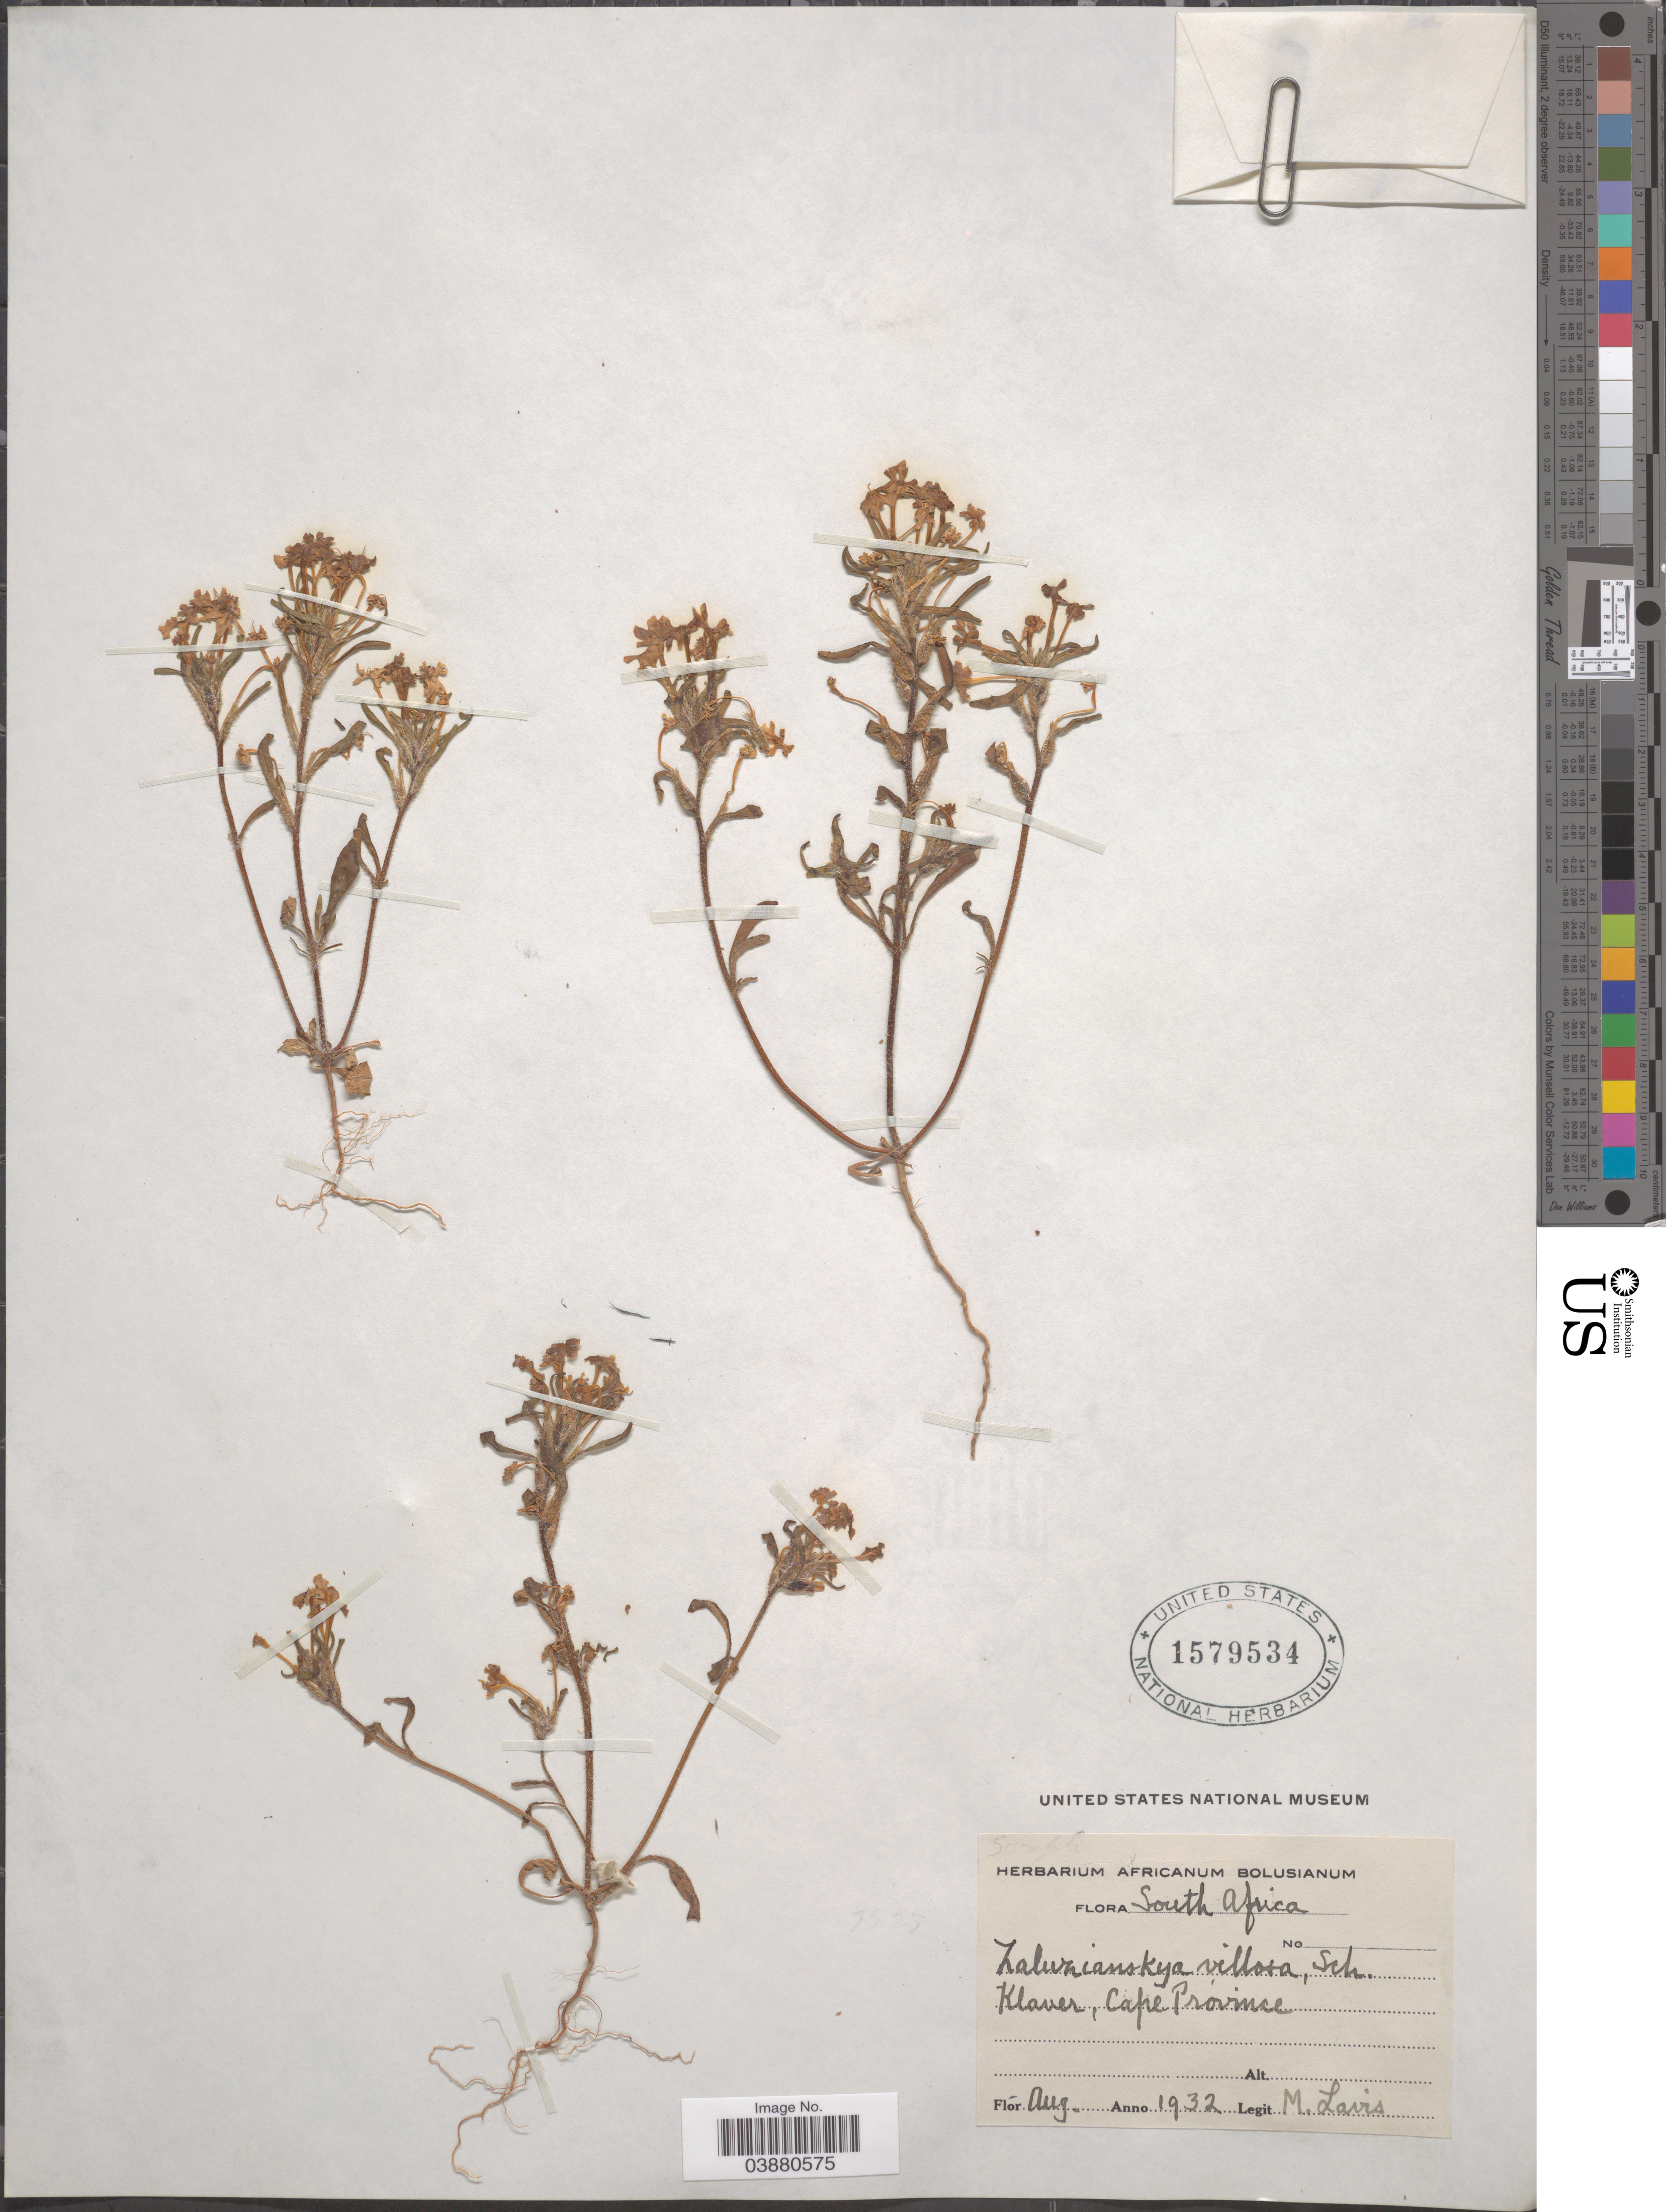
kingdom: Plantae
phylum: Tracheophyta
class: Magnoliopsida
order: Lamiales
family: Scrophulariaceae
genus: Zaluzianskya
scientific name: Zaluzianskya villosa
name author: F.W. Schmidt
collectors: M. Lavis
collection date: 1932-08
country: South Africa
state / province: Western Cape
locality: Klaver.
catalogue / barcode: US 1579534